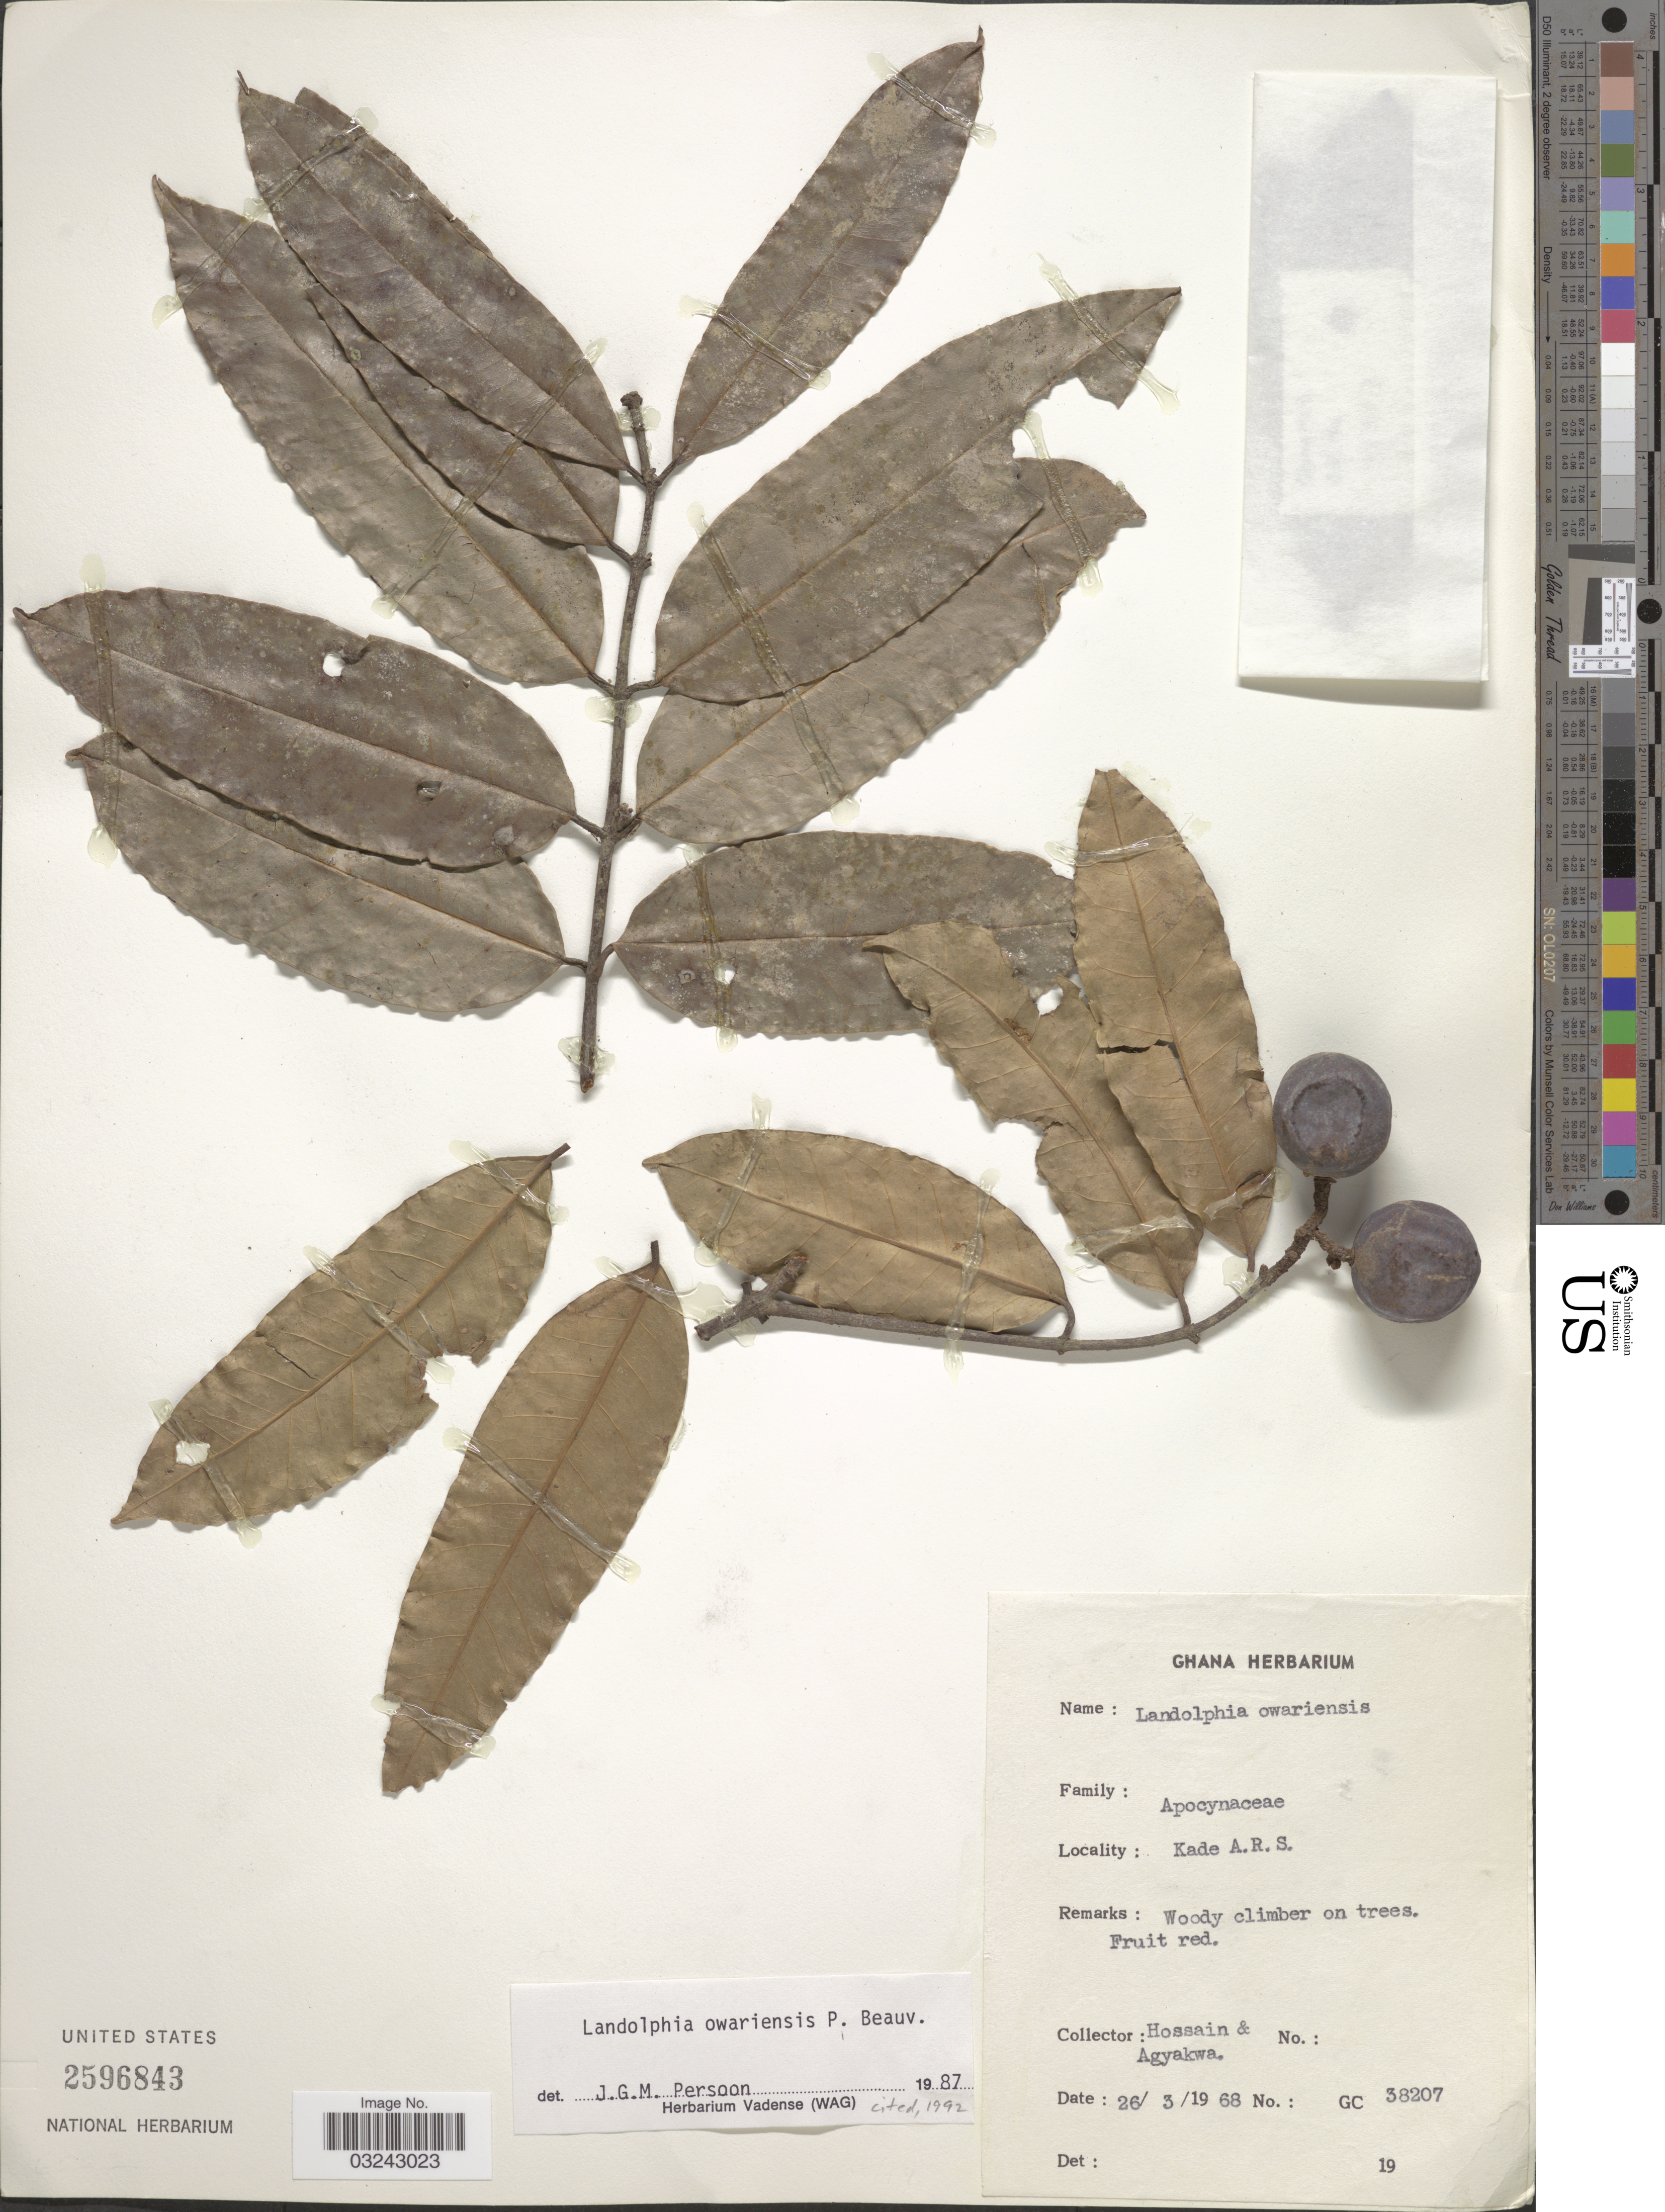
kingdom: Plantae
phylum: Tracheophyta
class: Magnoliopsida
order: Gentianales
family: Apocynaceae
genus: Landolphia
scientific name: Landolphia owariensis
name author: P. Beauv.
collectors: Hossain & Agyakwah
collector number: GC38207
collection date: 1968-03-26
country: Ghana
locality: Kade A.R.S.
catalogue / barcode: US 2596843